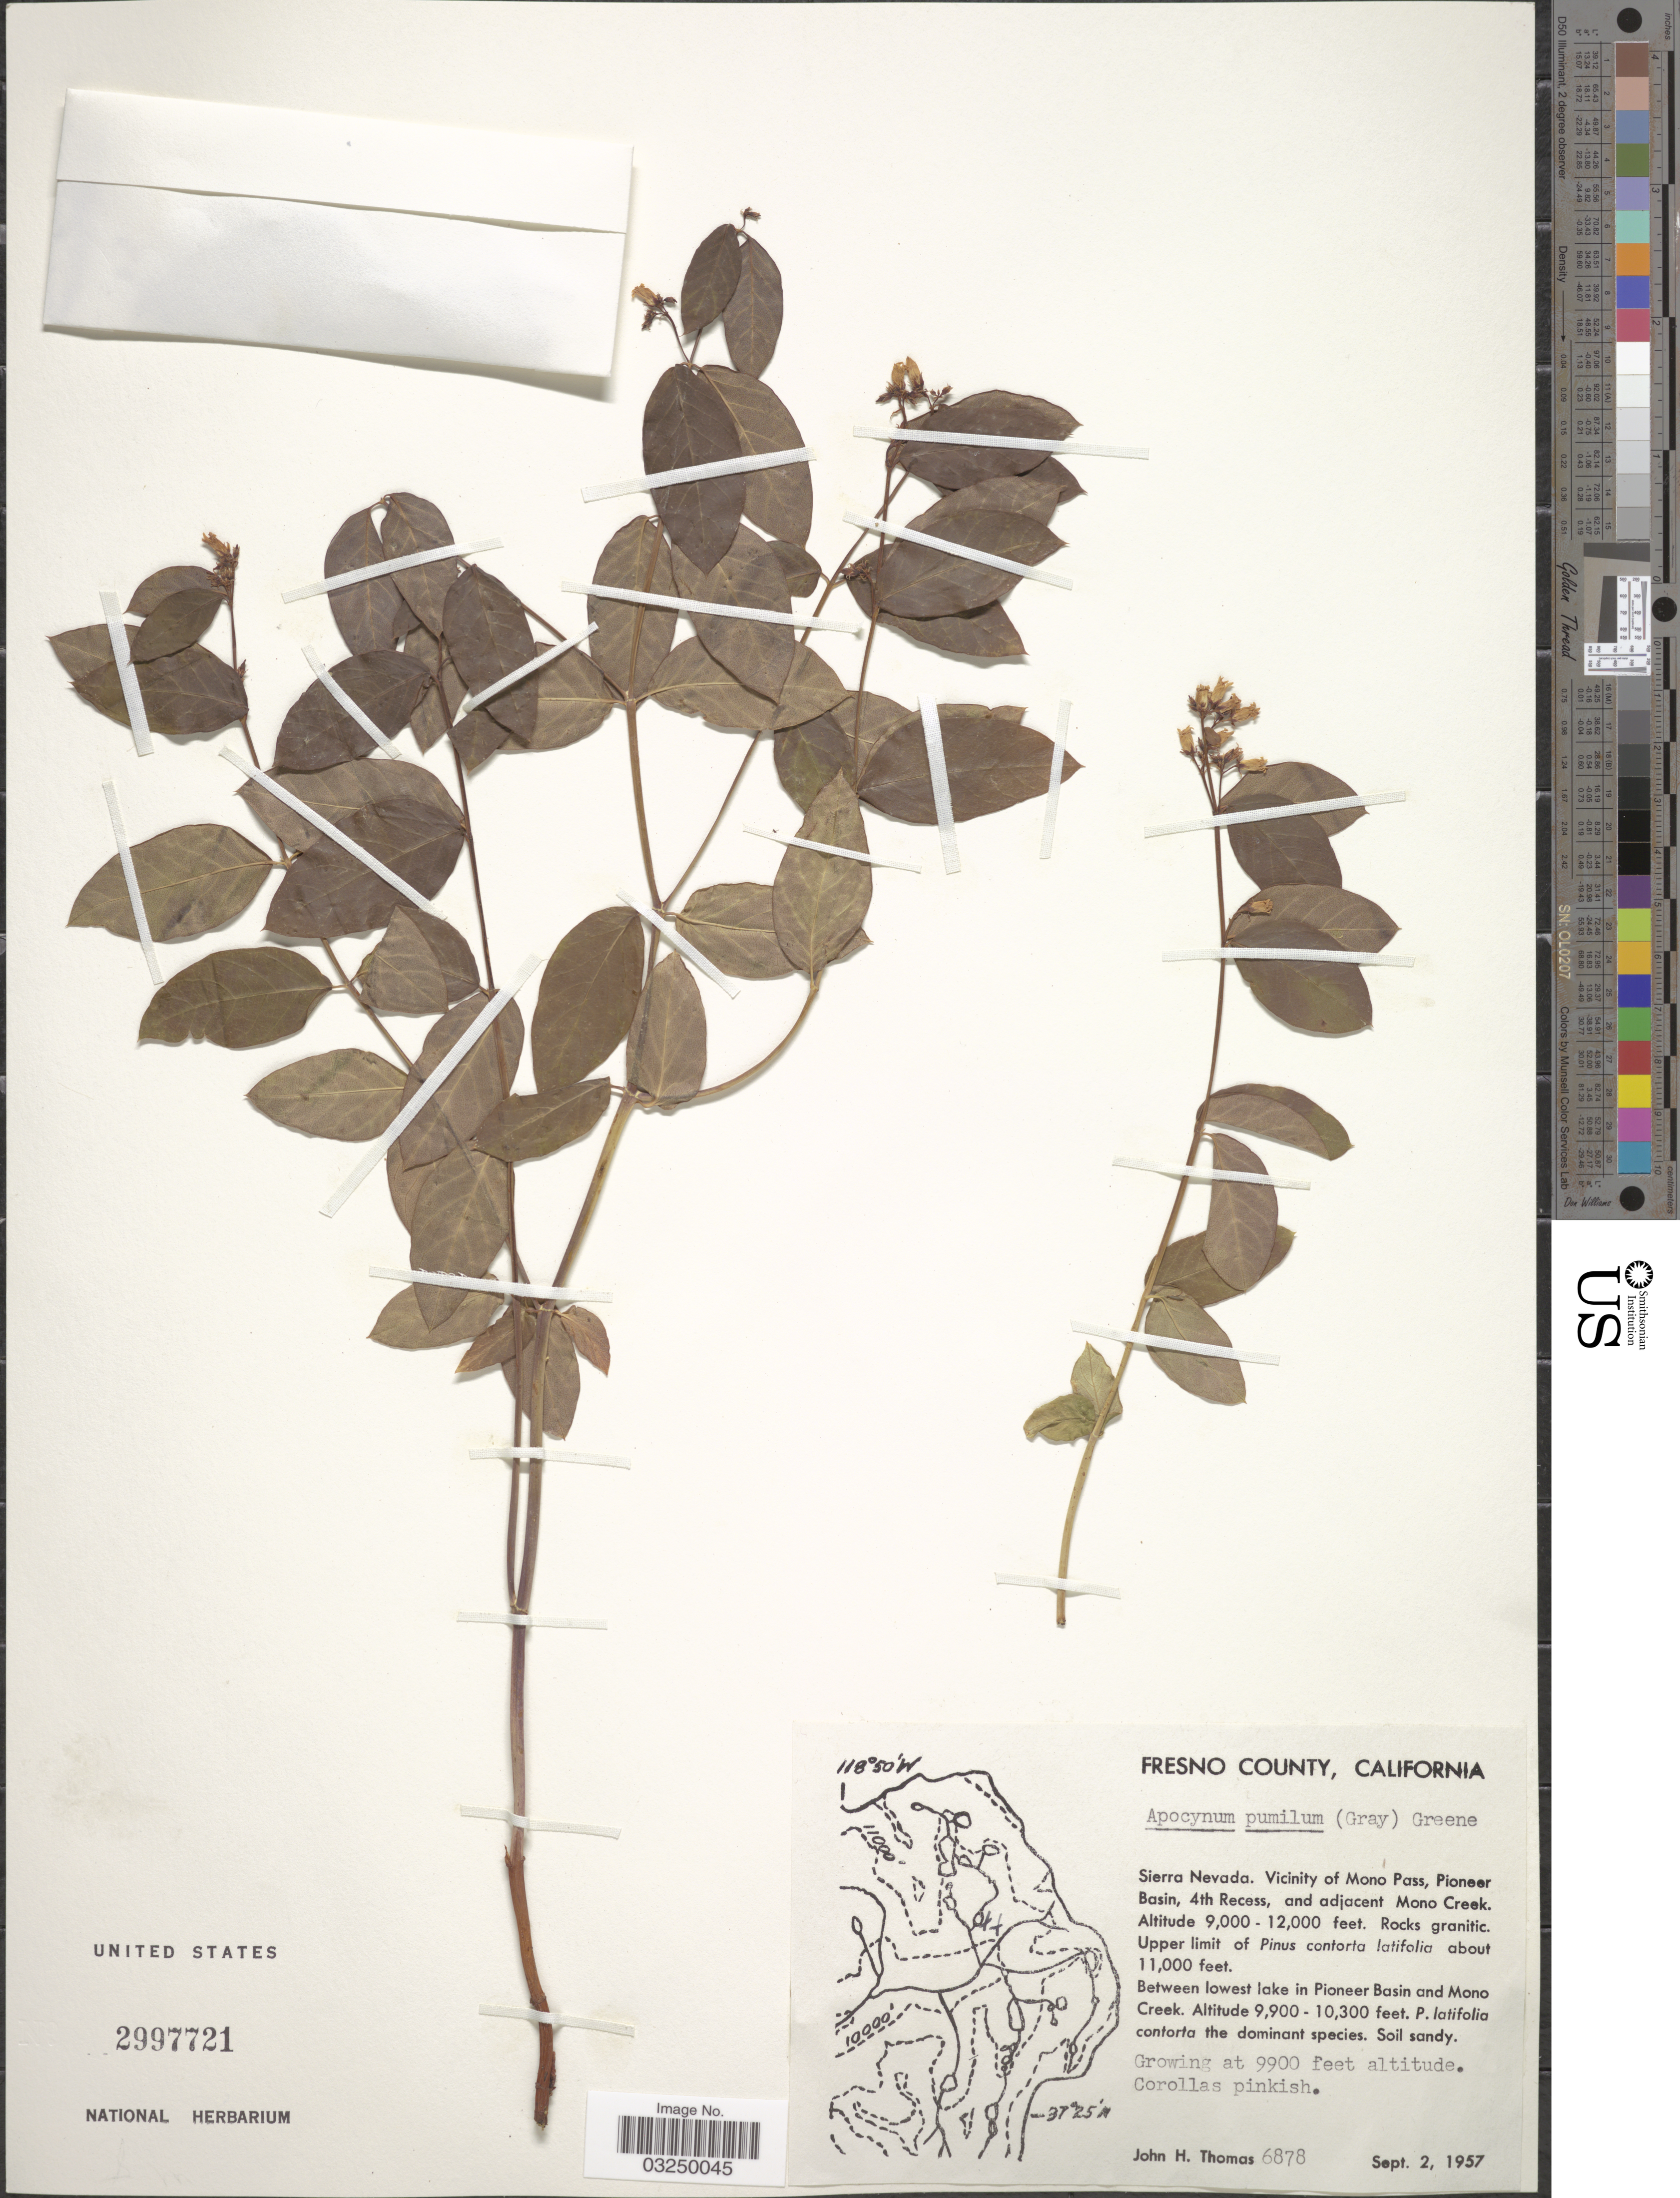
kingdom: Plantae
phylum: Tracheophyta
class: Magnoliopsida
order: Gentianales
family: Apocynaceae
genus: Apocynum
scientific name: Apocynum pumilum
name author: (A. Gray) Greene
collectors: J. H. Thomas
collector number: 6878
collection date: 1957-09-02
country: United States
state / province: California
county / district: Fresno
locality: Fresno County. Sierra Nevada. Vicinity of Mono Pass, Pioneer Basin, 4th Recess, and adjacent Mono Creek. Between lowest lake in Pioneer Basin and Mono Creek.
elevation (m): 3018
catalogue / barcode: US 2997721